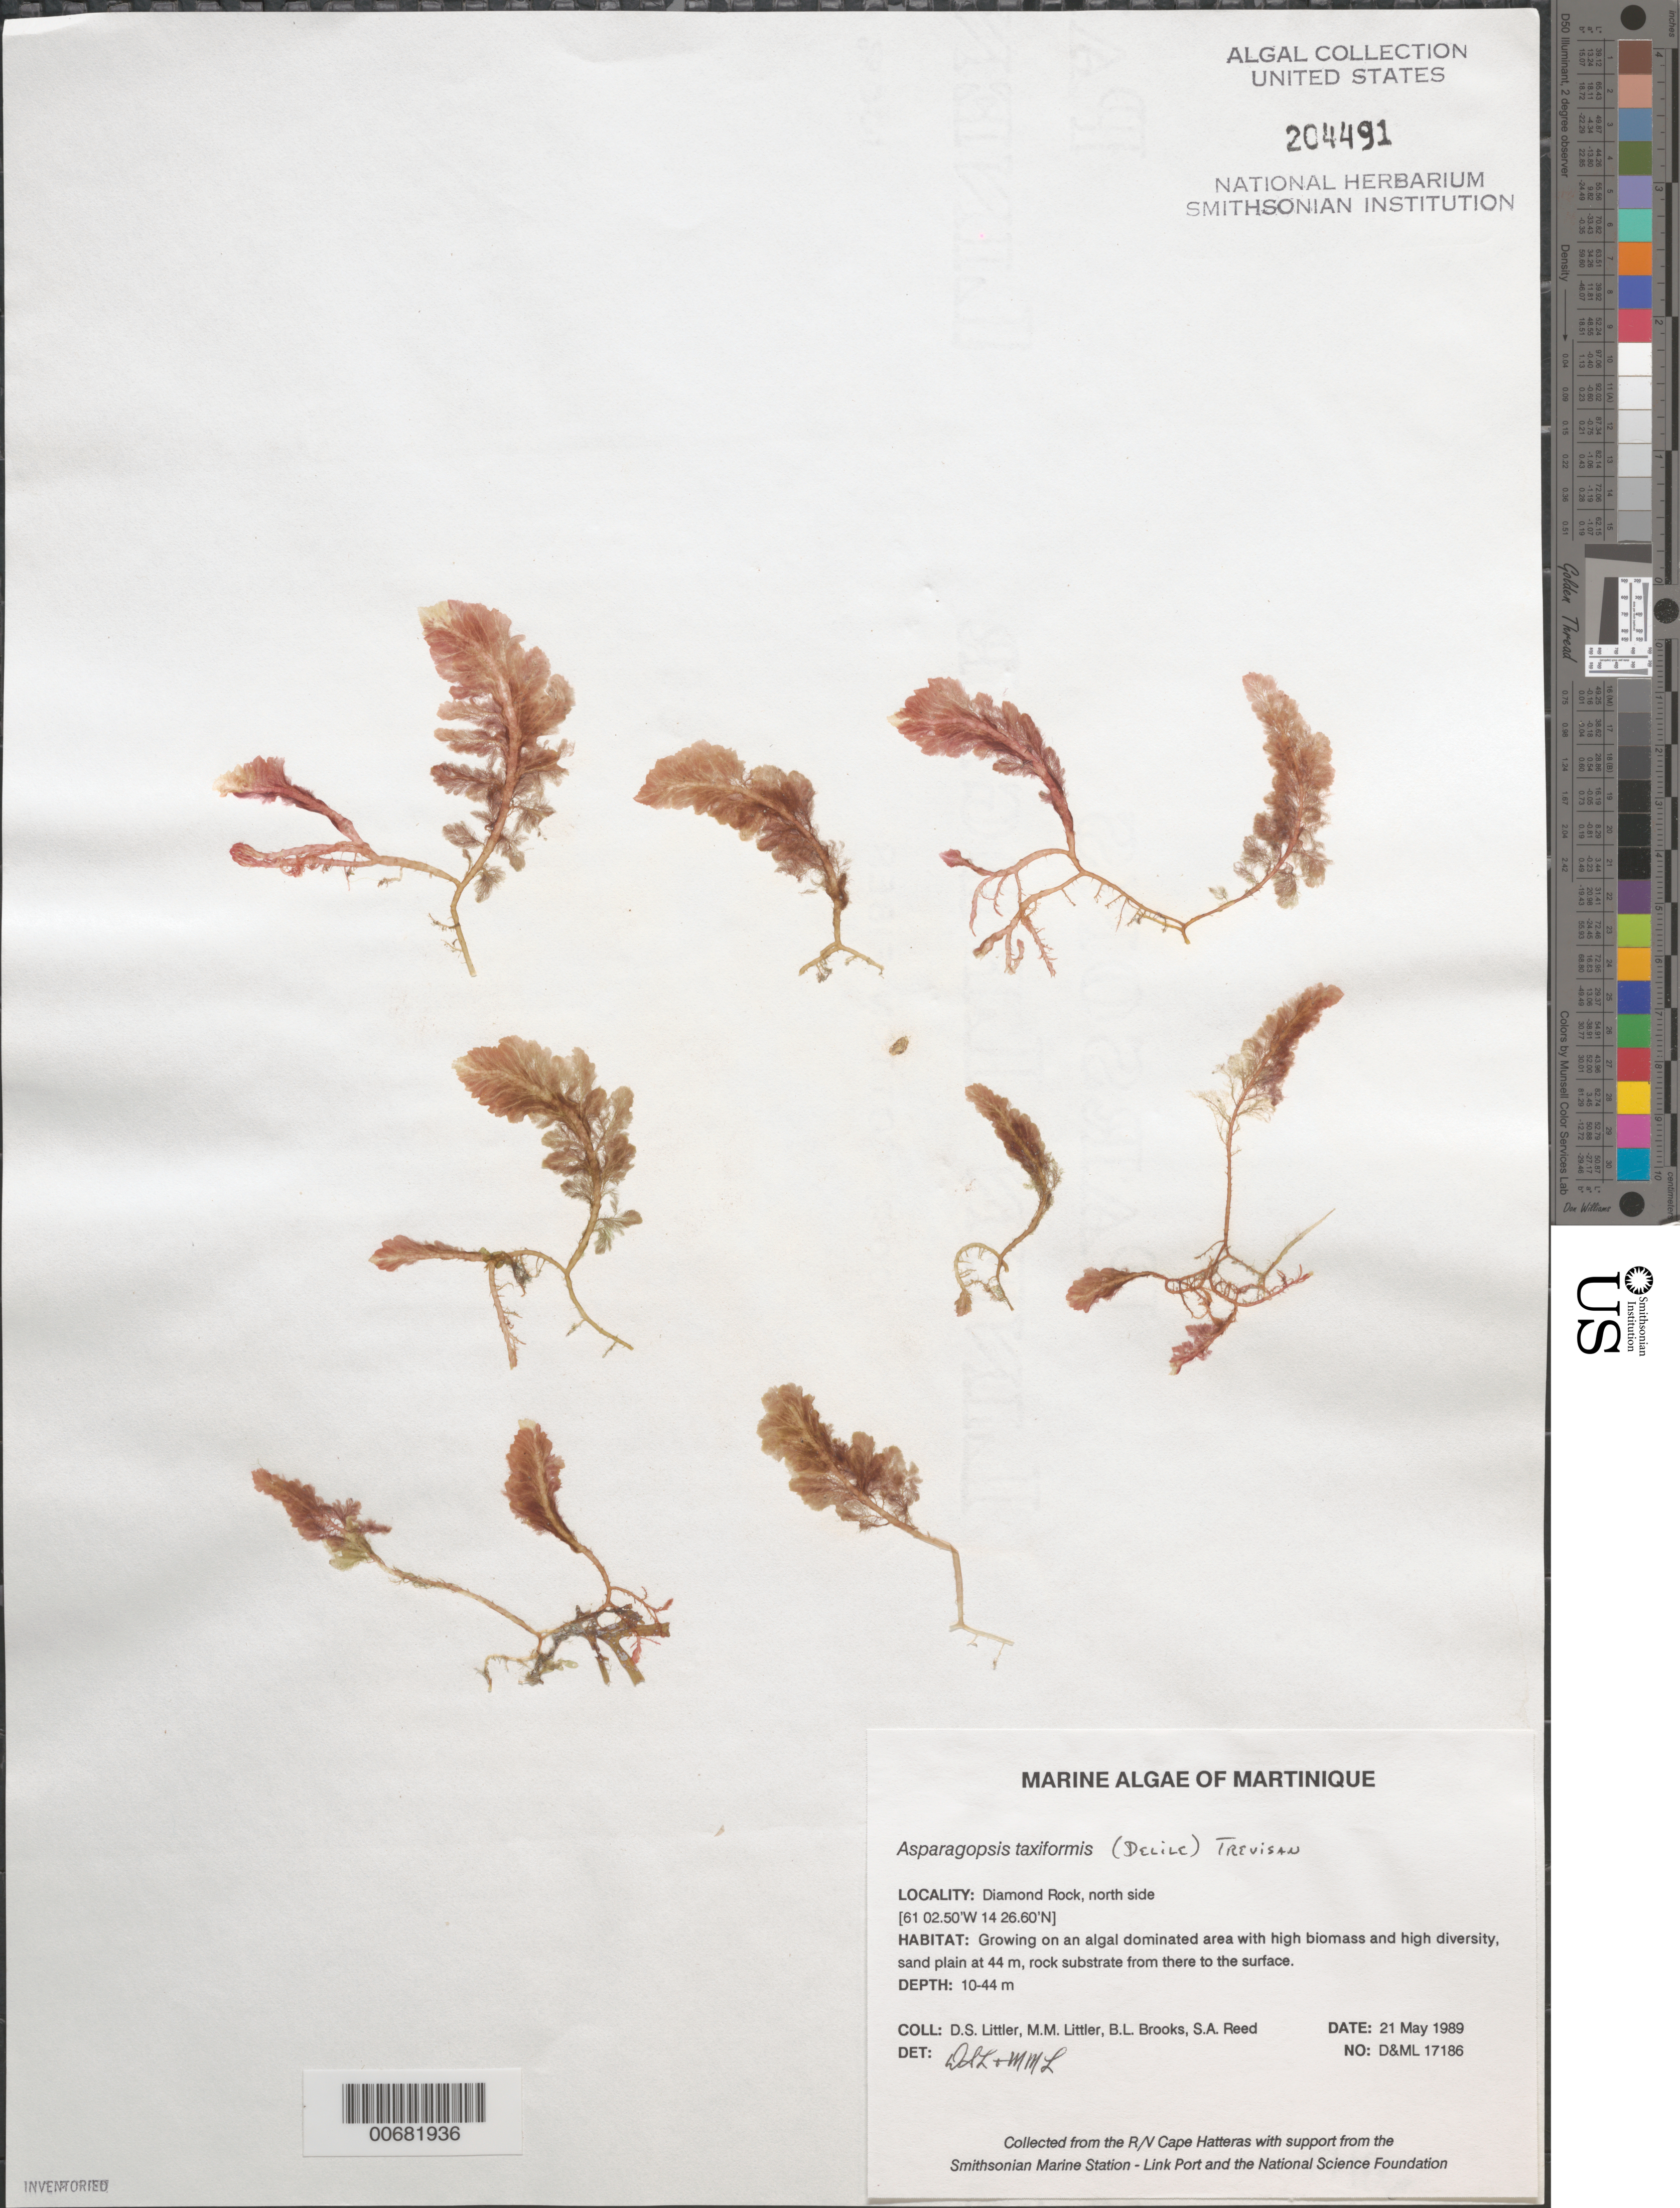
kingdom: Plantae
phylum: Rhodophyta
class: Florideophyceae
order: Bonnemaisoniales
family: Bonnemaisoniaceae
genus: Asparagopsis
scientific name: Asparagopsis taxiformis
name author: (Delile) Trevis.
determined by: Littler, D. S.; Littler, M. M.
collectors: D. S. Littler, M. M. Littler, B. Brooks & S. Reed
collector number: D&ML 17186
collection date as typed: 21 May 1989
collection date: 1989-05-21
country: Martinique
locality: Diamond Rock, north side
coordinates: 14 26.60' N, 61 02.50' W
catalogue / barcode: US 204491